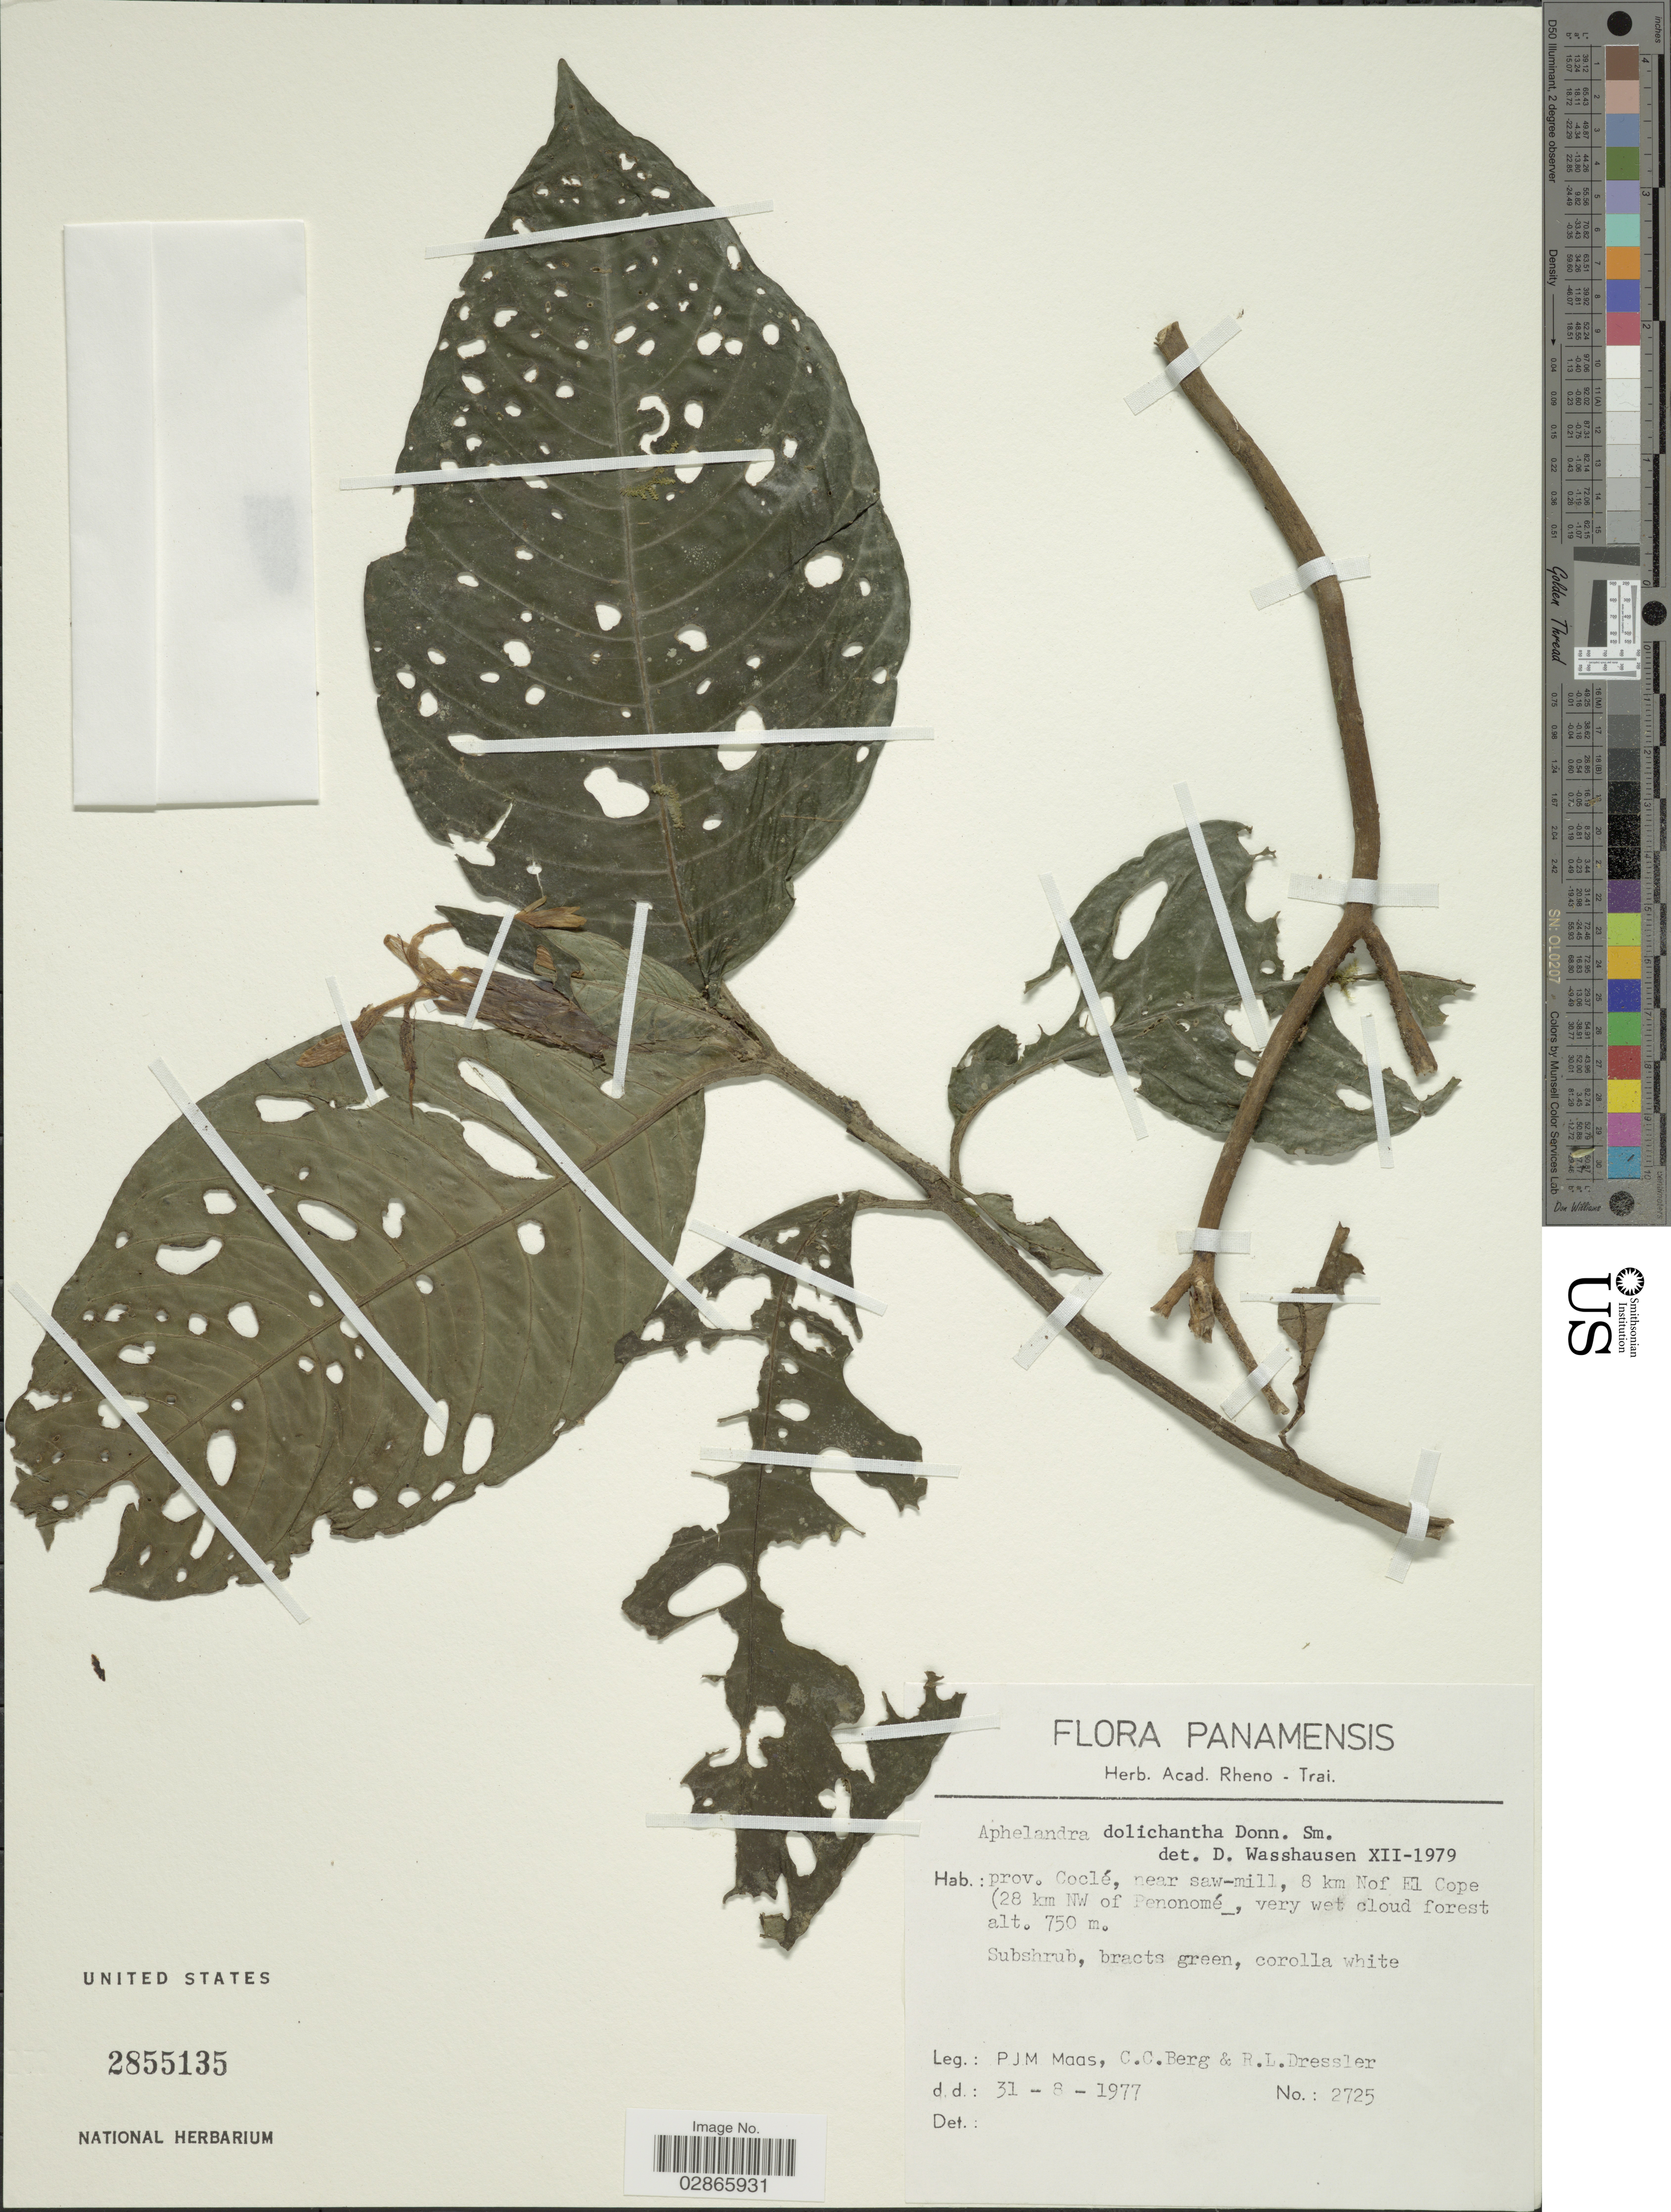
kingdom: Plantae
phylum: Tracheophyta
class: Magnoliopsida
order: Lamiales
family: Acanthaceae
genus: Aphelandra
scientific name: Aphelandra dolichantha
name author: Donn. Sm.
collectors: P. Maas, C. C. Berg & R. Dressler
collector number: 2725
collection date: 1977-08-31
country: Panama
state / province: Coclé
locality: Near saw-mill, 8 km N of El Cope (28 km NW of Penonomé.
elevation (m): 750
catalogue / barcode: US 2855135